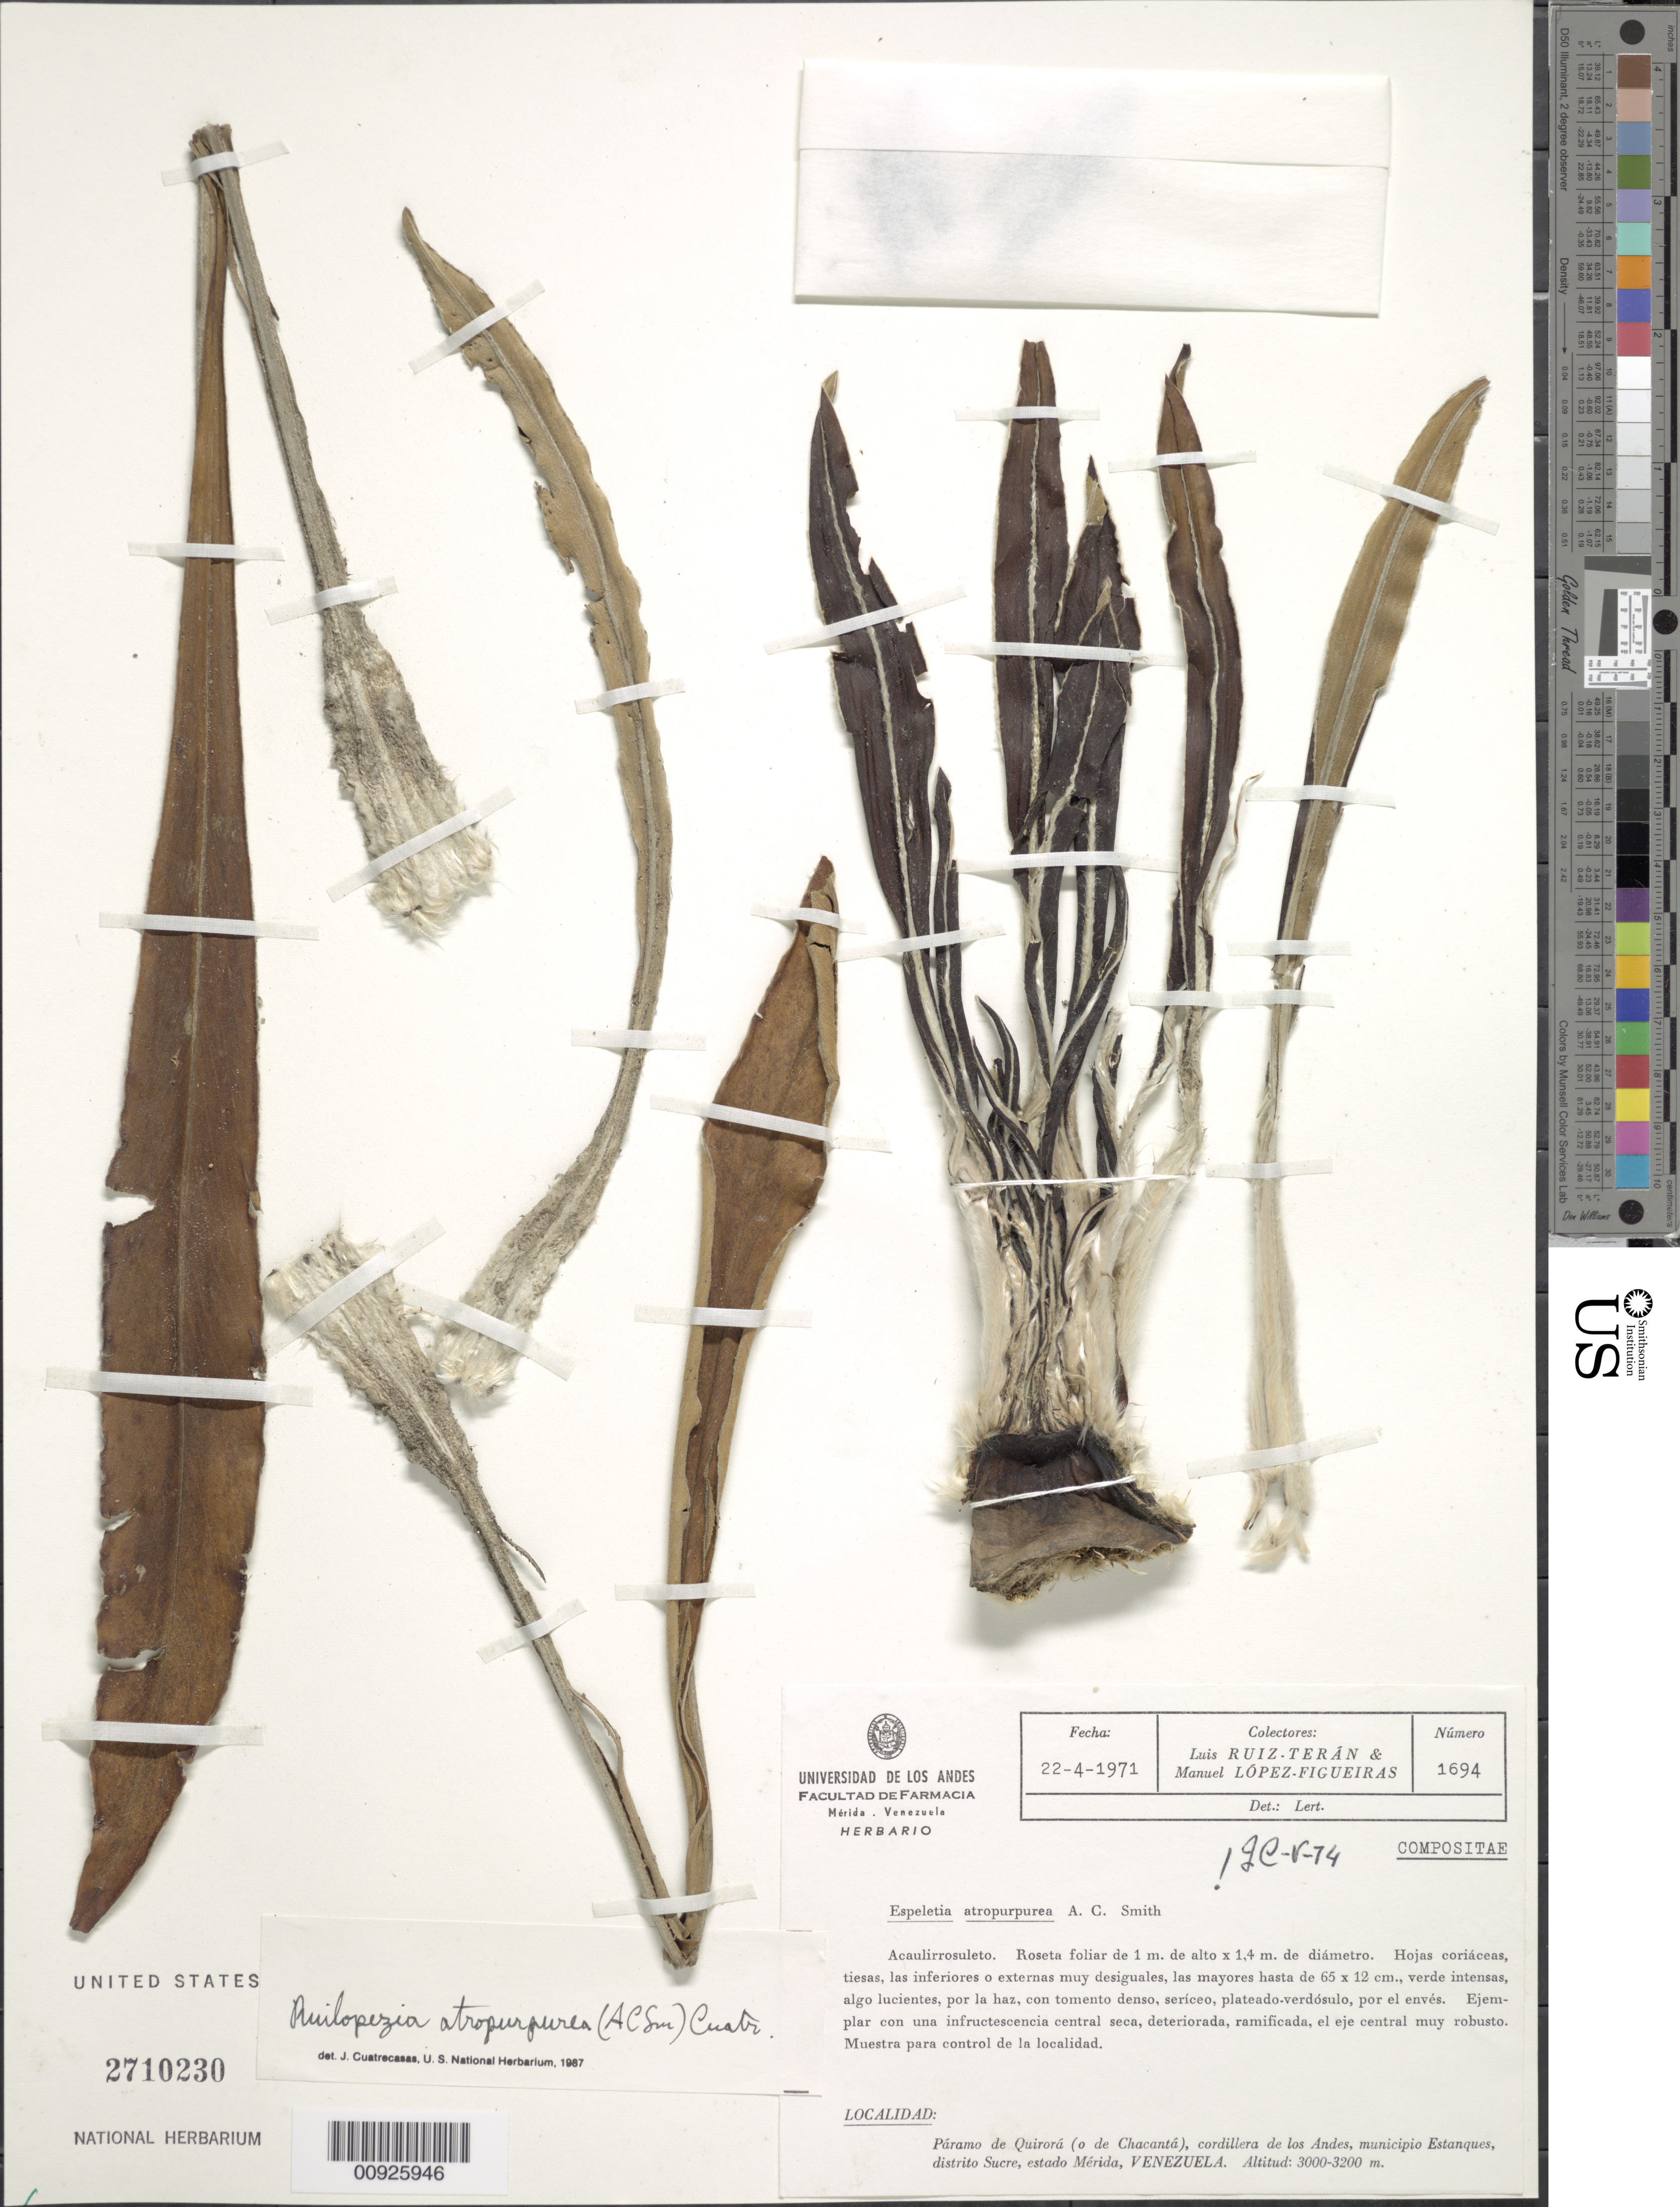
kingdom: Plantae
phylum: Tracheophyta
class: Magnoliopsida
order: Asterales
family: Asteraceae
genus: Ruilopezia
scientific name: Ruilopezia atropurpurea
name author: (A.C. Sm.) Cuatrec.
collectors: L. E. Ruíz-Terán & M. López Figueiras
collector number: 1694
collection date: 1971-04-22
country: Venezuela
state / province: Mérida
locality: P. de Quirorá. Páramo de Quirorá (o de Chacantá), Municipio Estanques, Distrito Sucre.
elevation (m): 3000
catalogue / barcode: US 2710230